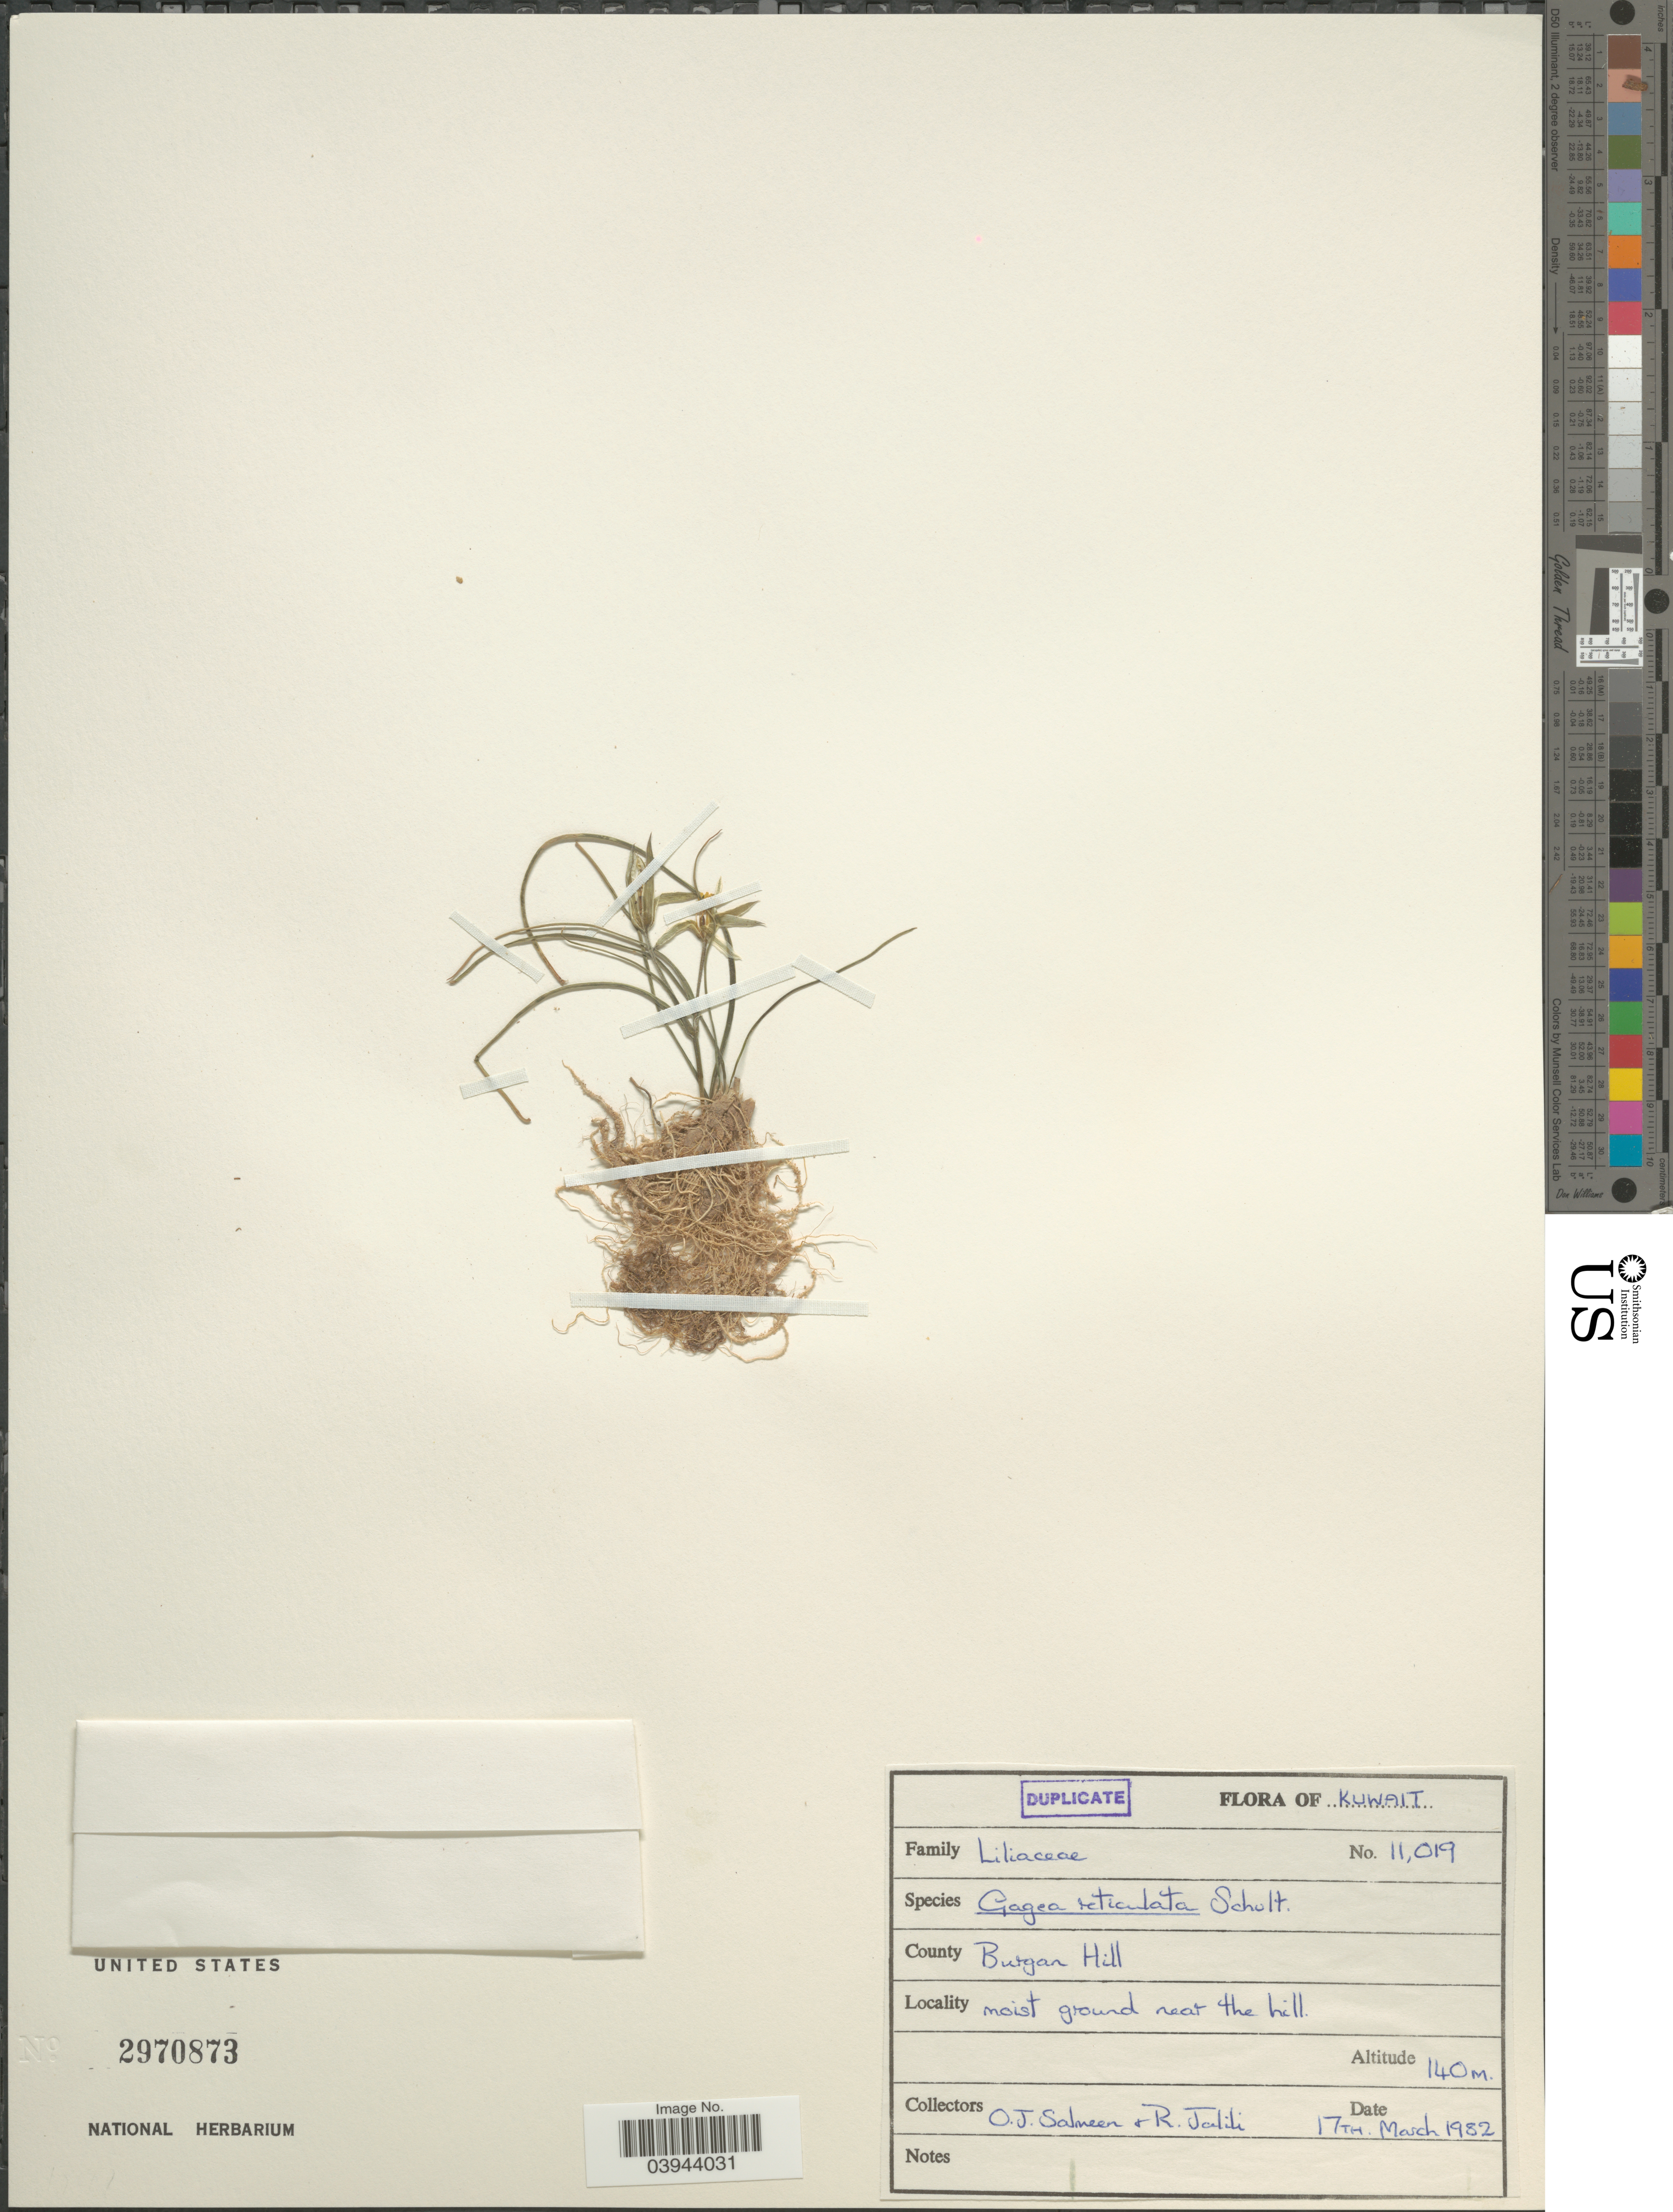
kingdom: Plantae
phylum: Tracheophyta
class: Liliopsida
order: Liliales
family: Liliaceae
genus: Gagea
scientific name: Gagea reticulata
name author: (Pall.) Schult. & Schult. f.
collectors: O. Salmeen & R. Jalili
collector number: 11019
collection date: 1982-03-17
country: Kuwait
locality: County Burgan Hill. Near the hill.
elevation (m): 140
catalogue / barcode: US 2970873